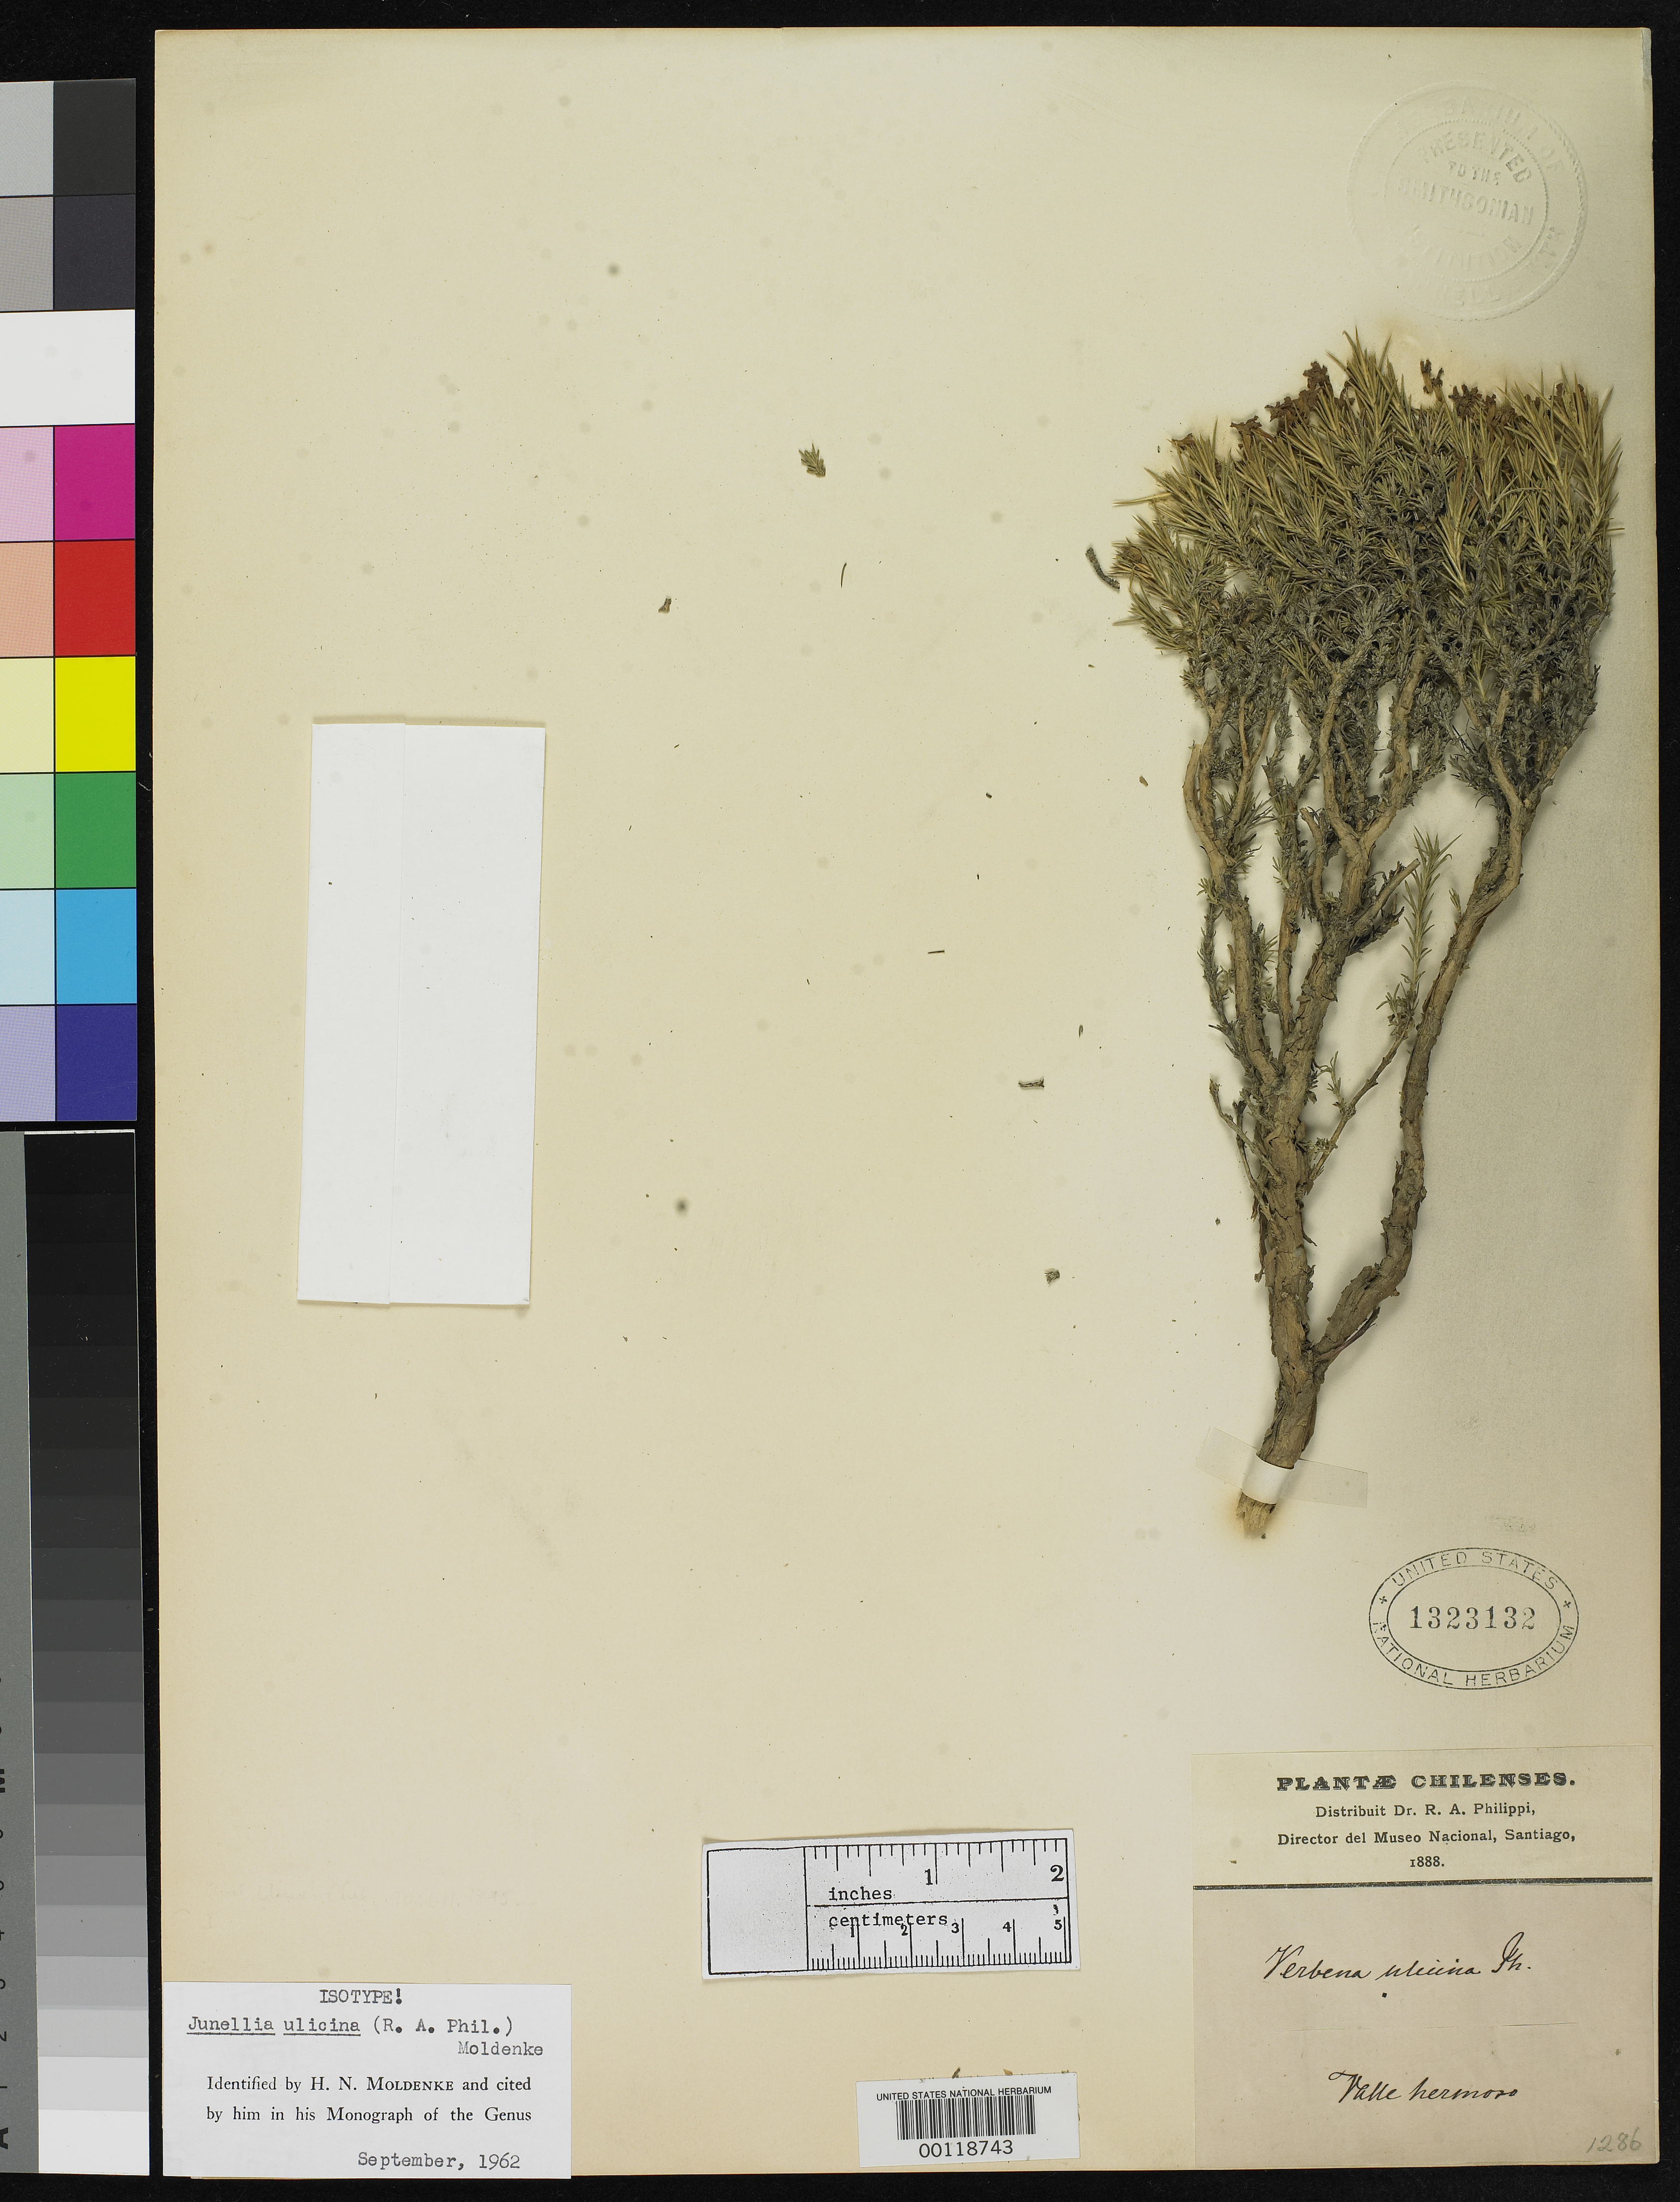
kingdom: Plantae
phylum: Tracheophyta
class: Magnoliopsida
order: Lamiales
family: Verbenaceae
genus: Verbena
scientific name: Verbena ulicina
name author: Phil.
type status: Isotype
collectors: R. A. Philippi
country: Chile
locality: Valle Hermoso.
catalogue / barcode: US 1323132